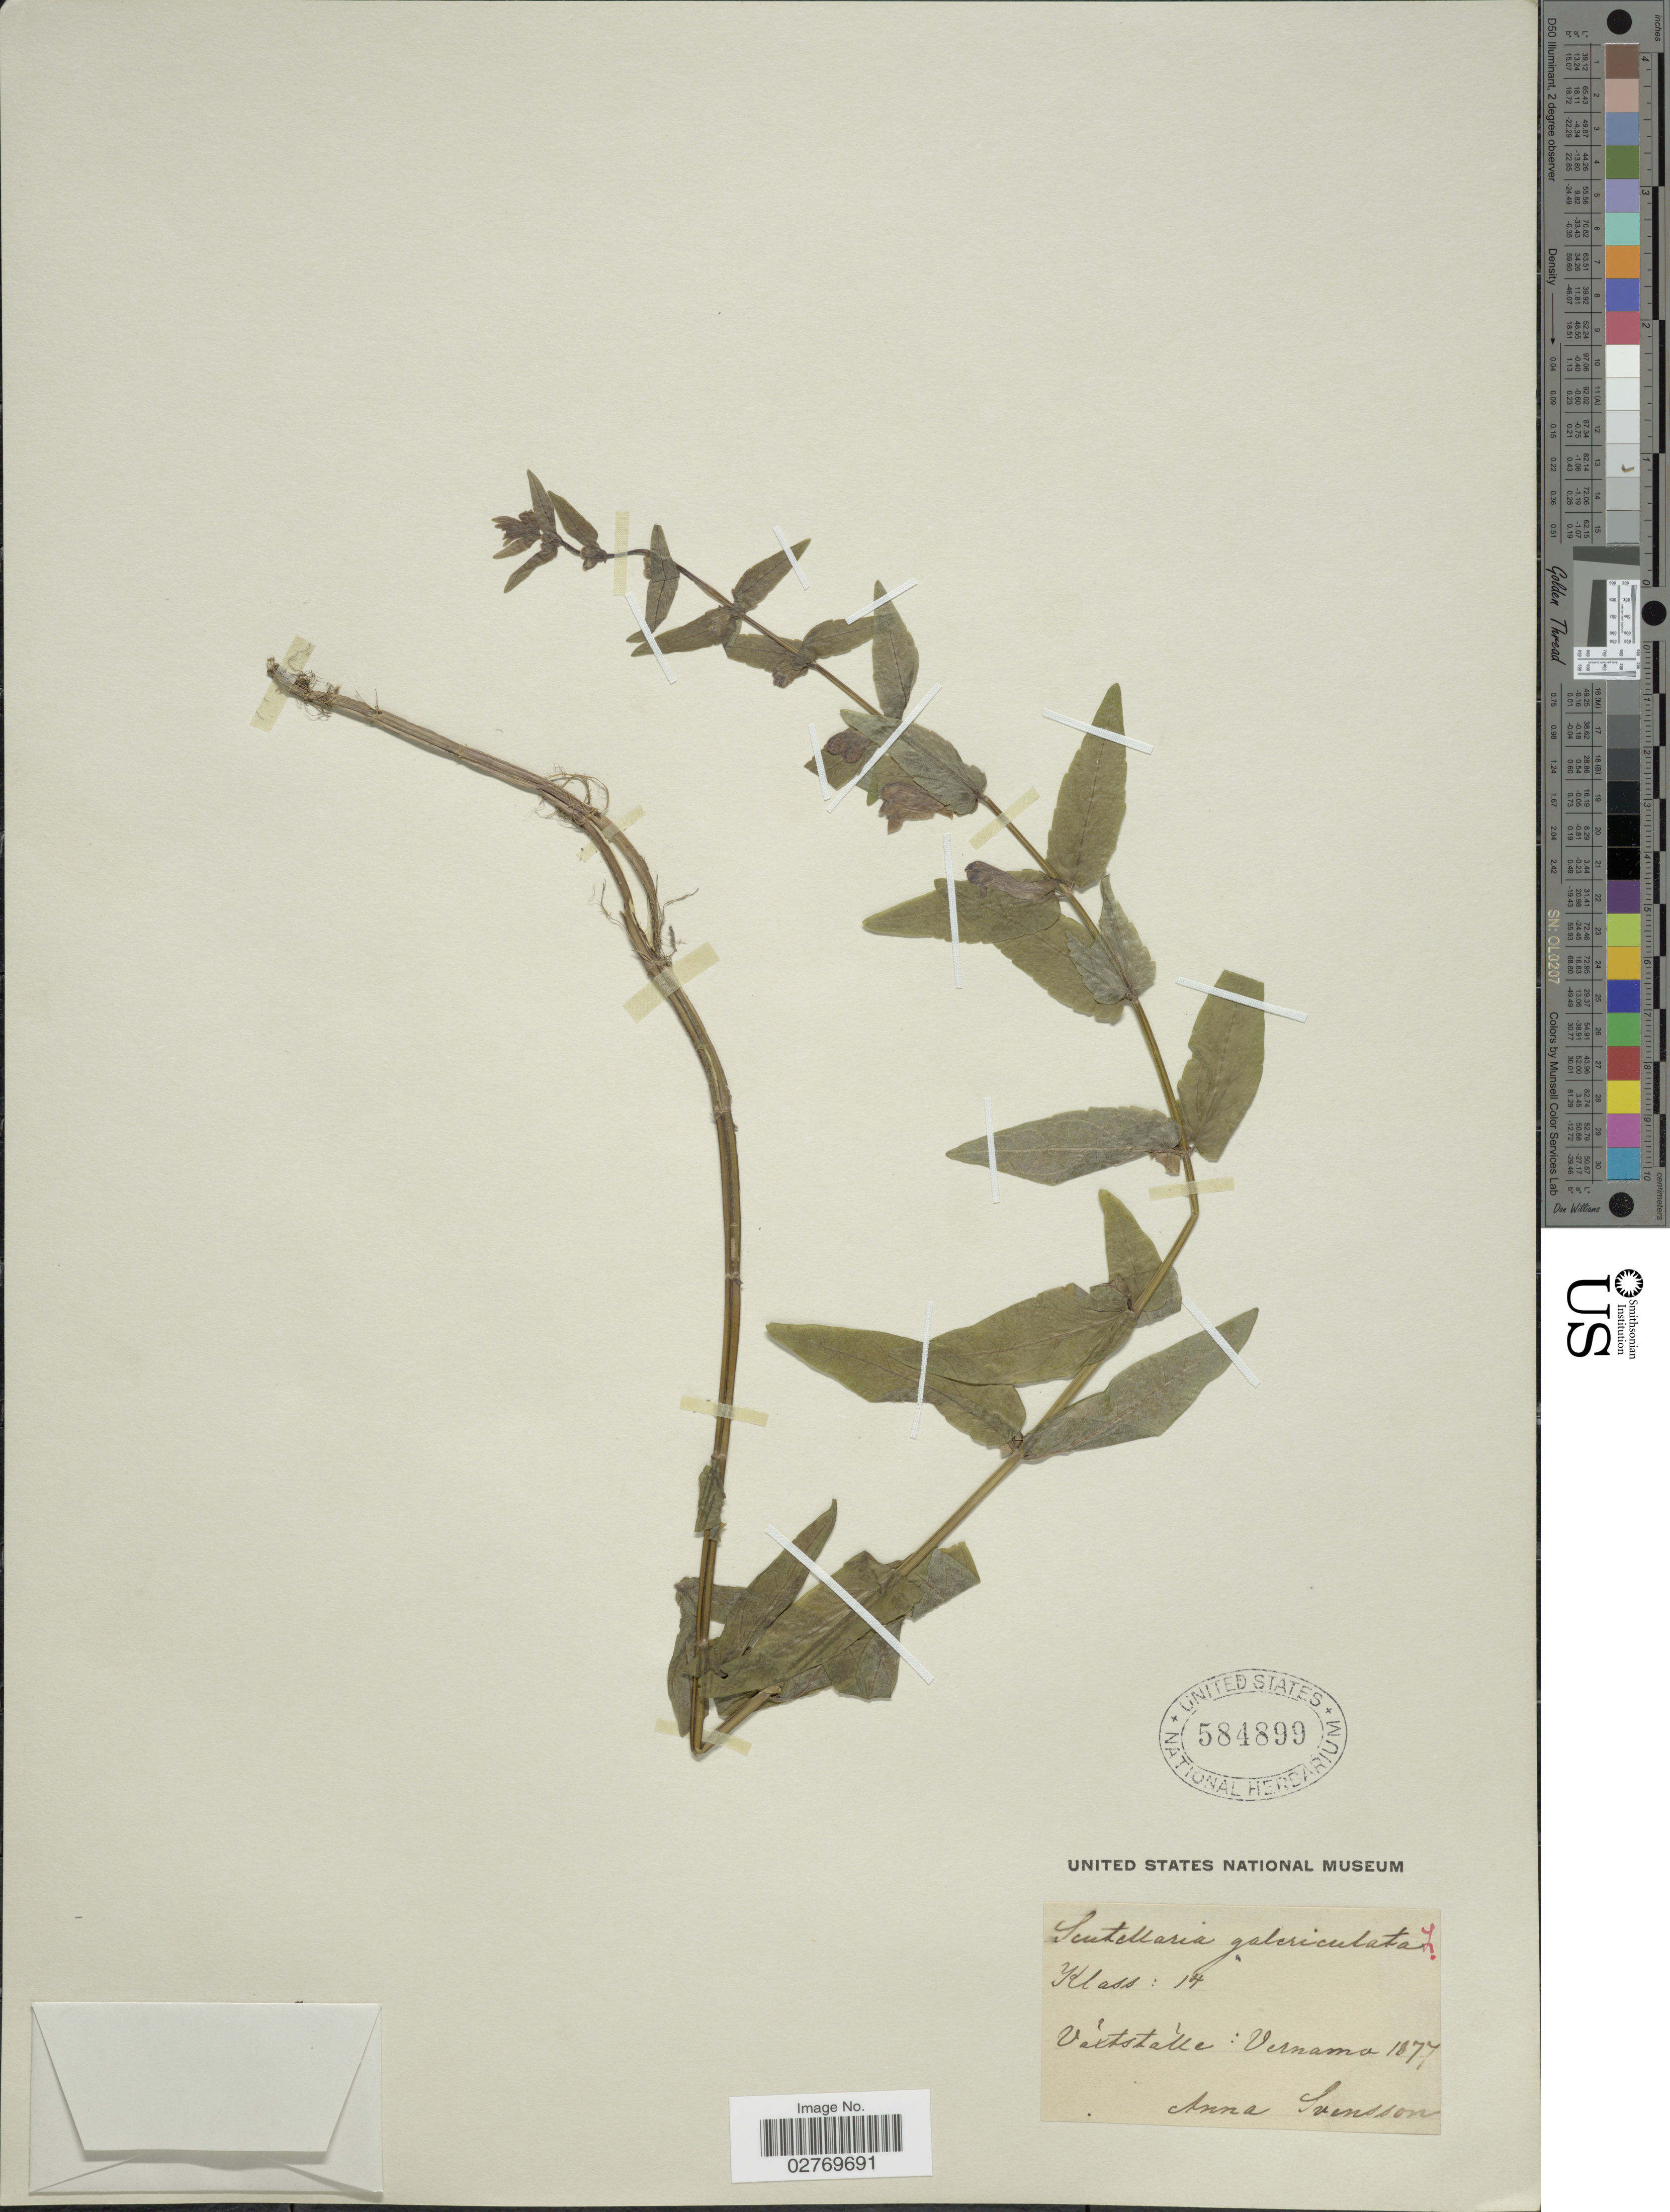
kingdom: Plantae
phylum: Tracheophyta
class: Magnoliopsida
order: Lamiales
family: Lamiaceae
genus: Scutellaria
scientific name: Scutellaria galericulata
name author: L.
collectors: A. Svensson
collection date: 1877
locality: Vaxtstalle: Vernama.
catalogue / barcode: US 584899